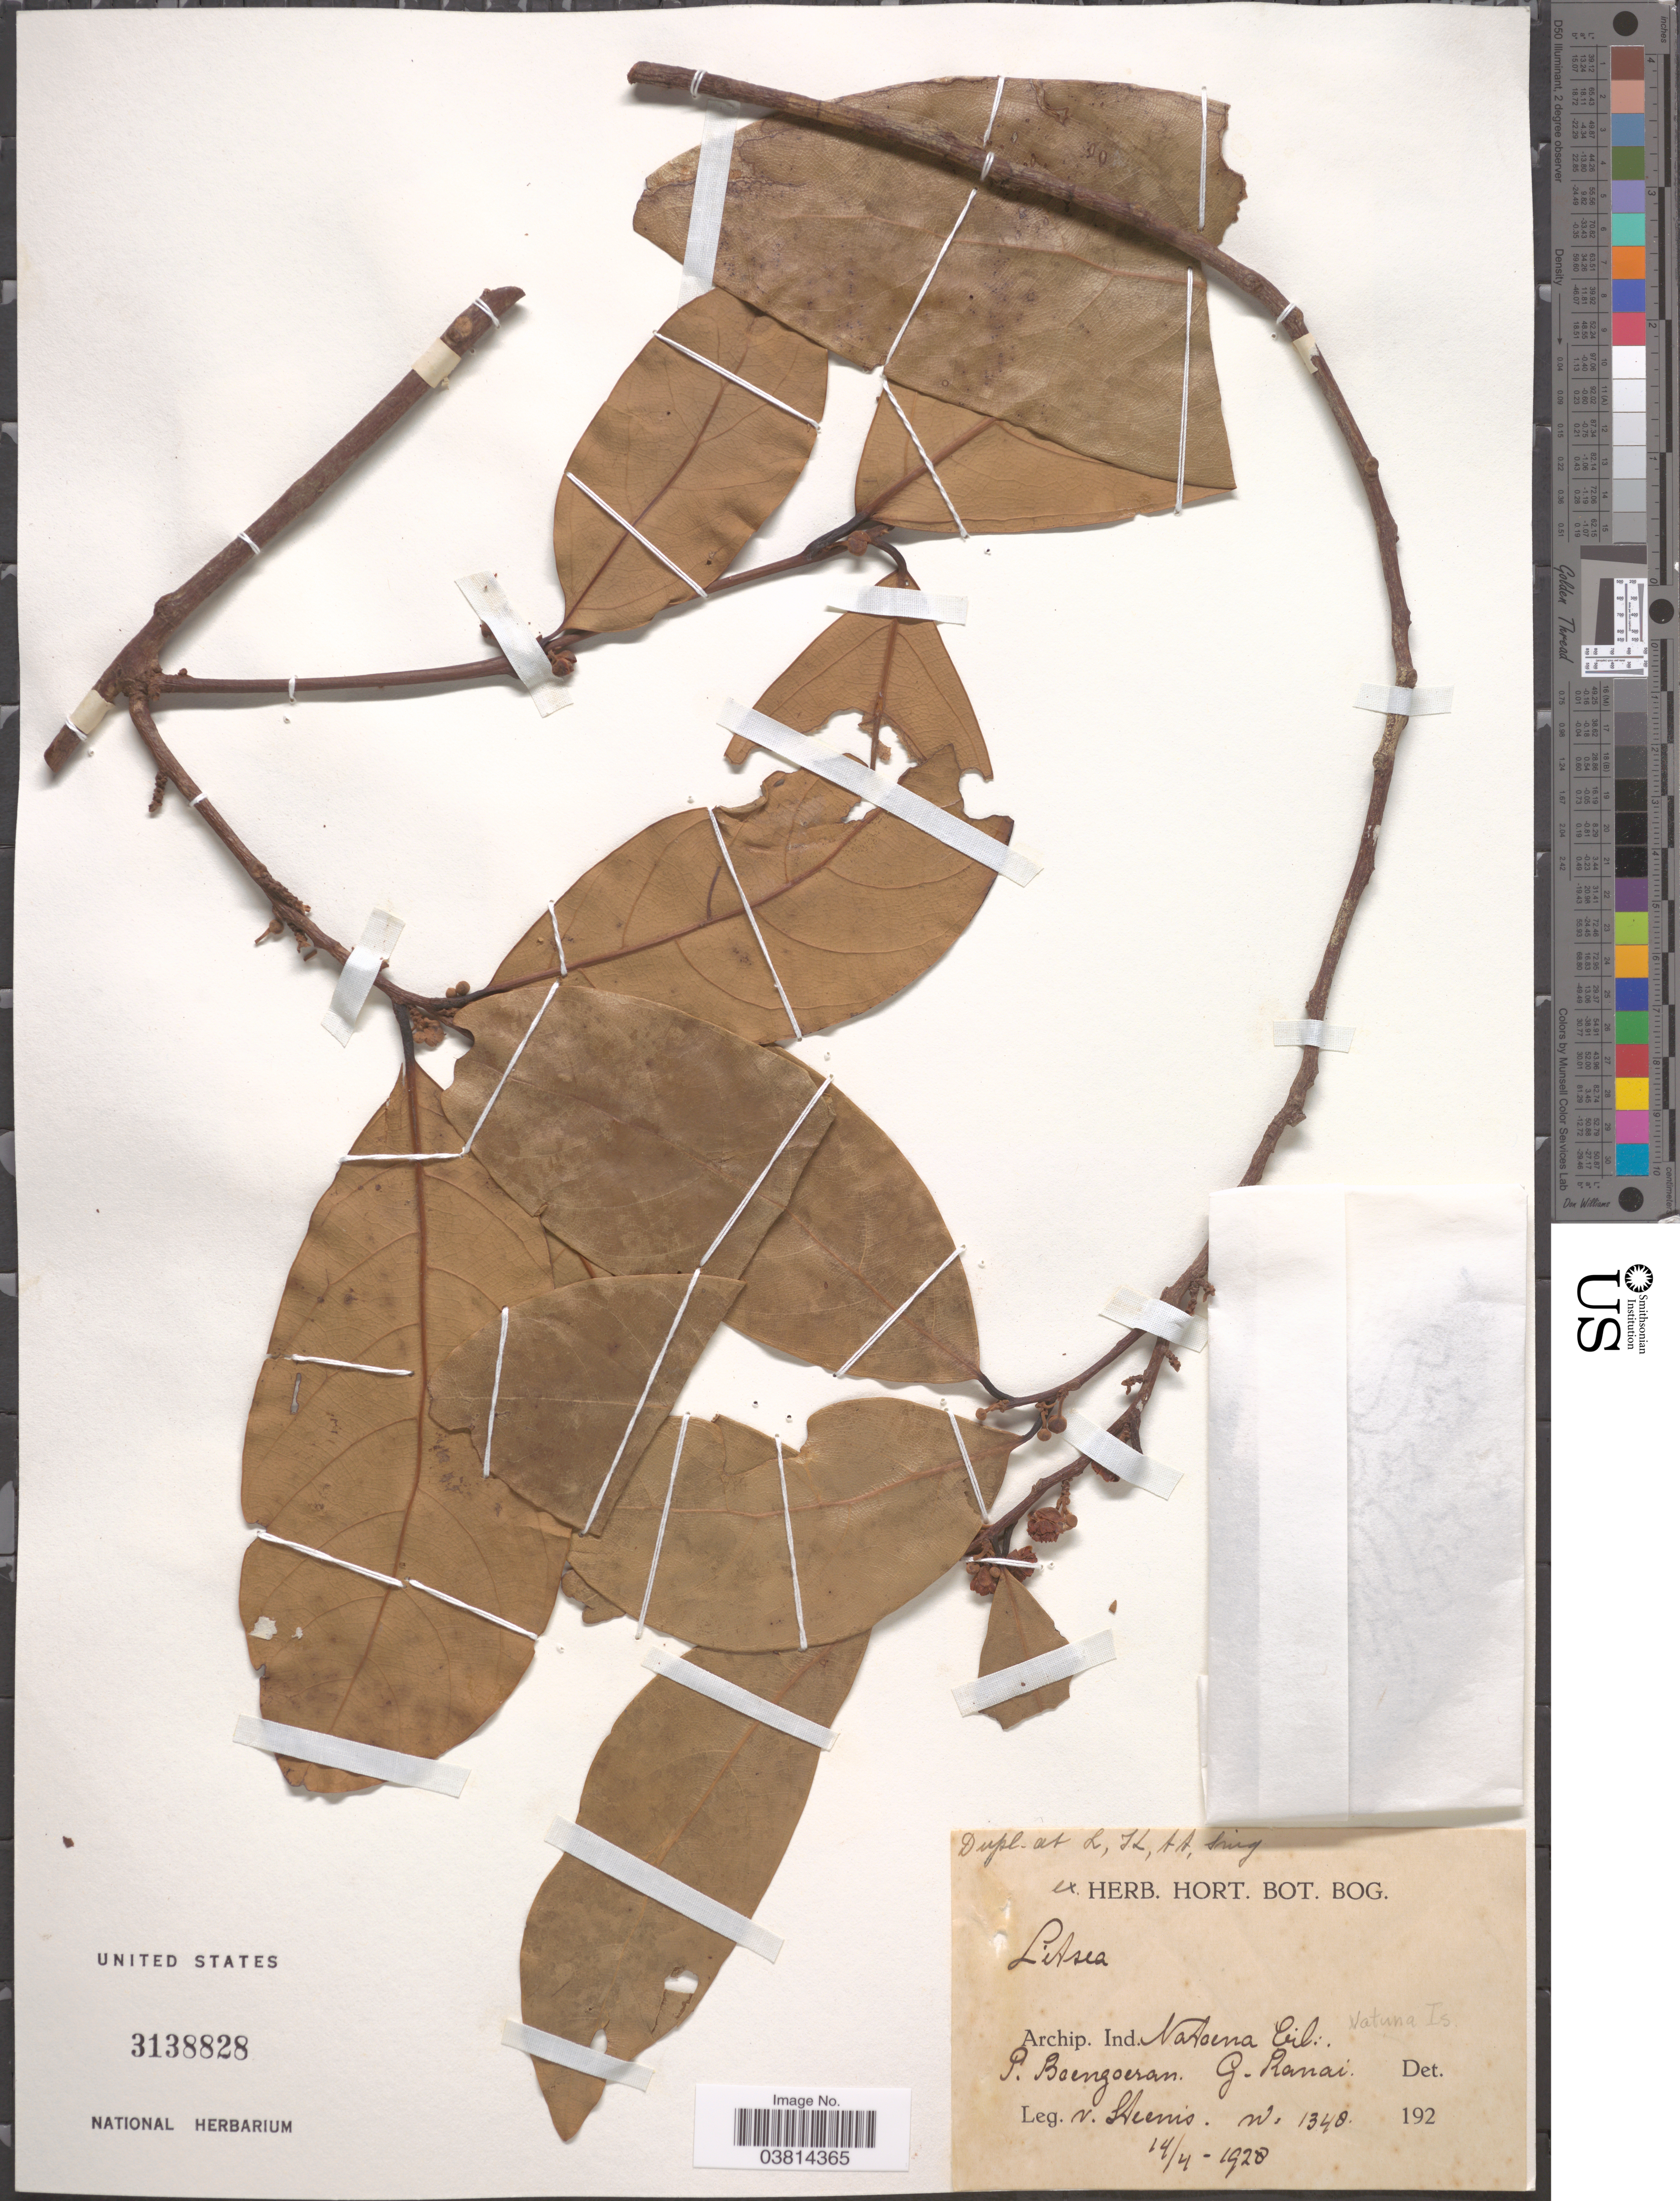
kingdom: Plantae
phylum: Tracheophyta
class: Magnoliopsida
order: Laurales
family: Lauraceae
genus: Litsea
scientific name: Litsea sp.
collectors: v. Steenis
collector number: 1348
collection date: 1928-04-14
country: Indonesia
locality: Archip. Ind. Natoena Eil. P. Boengoeran. G-Ranai.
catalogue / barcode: US 3138828